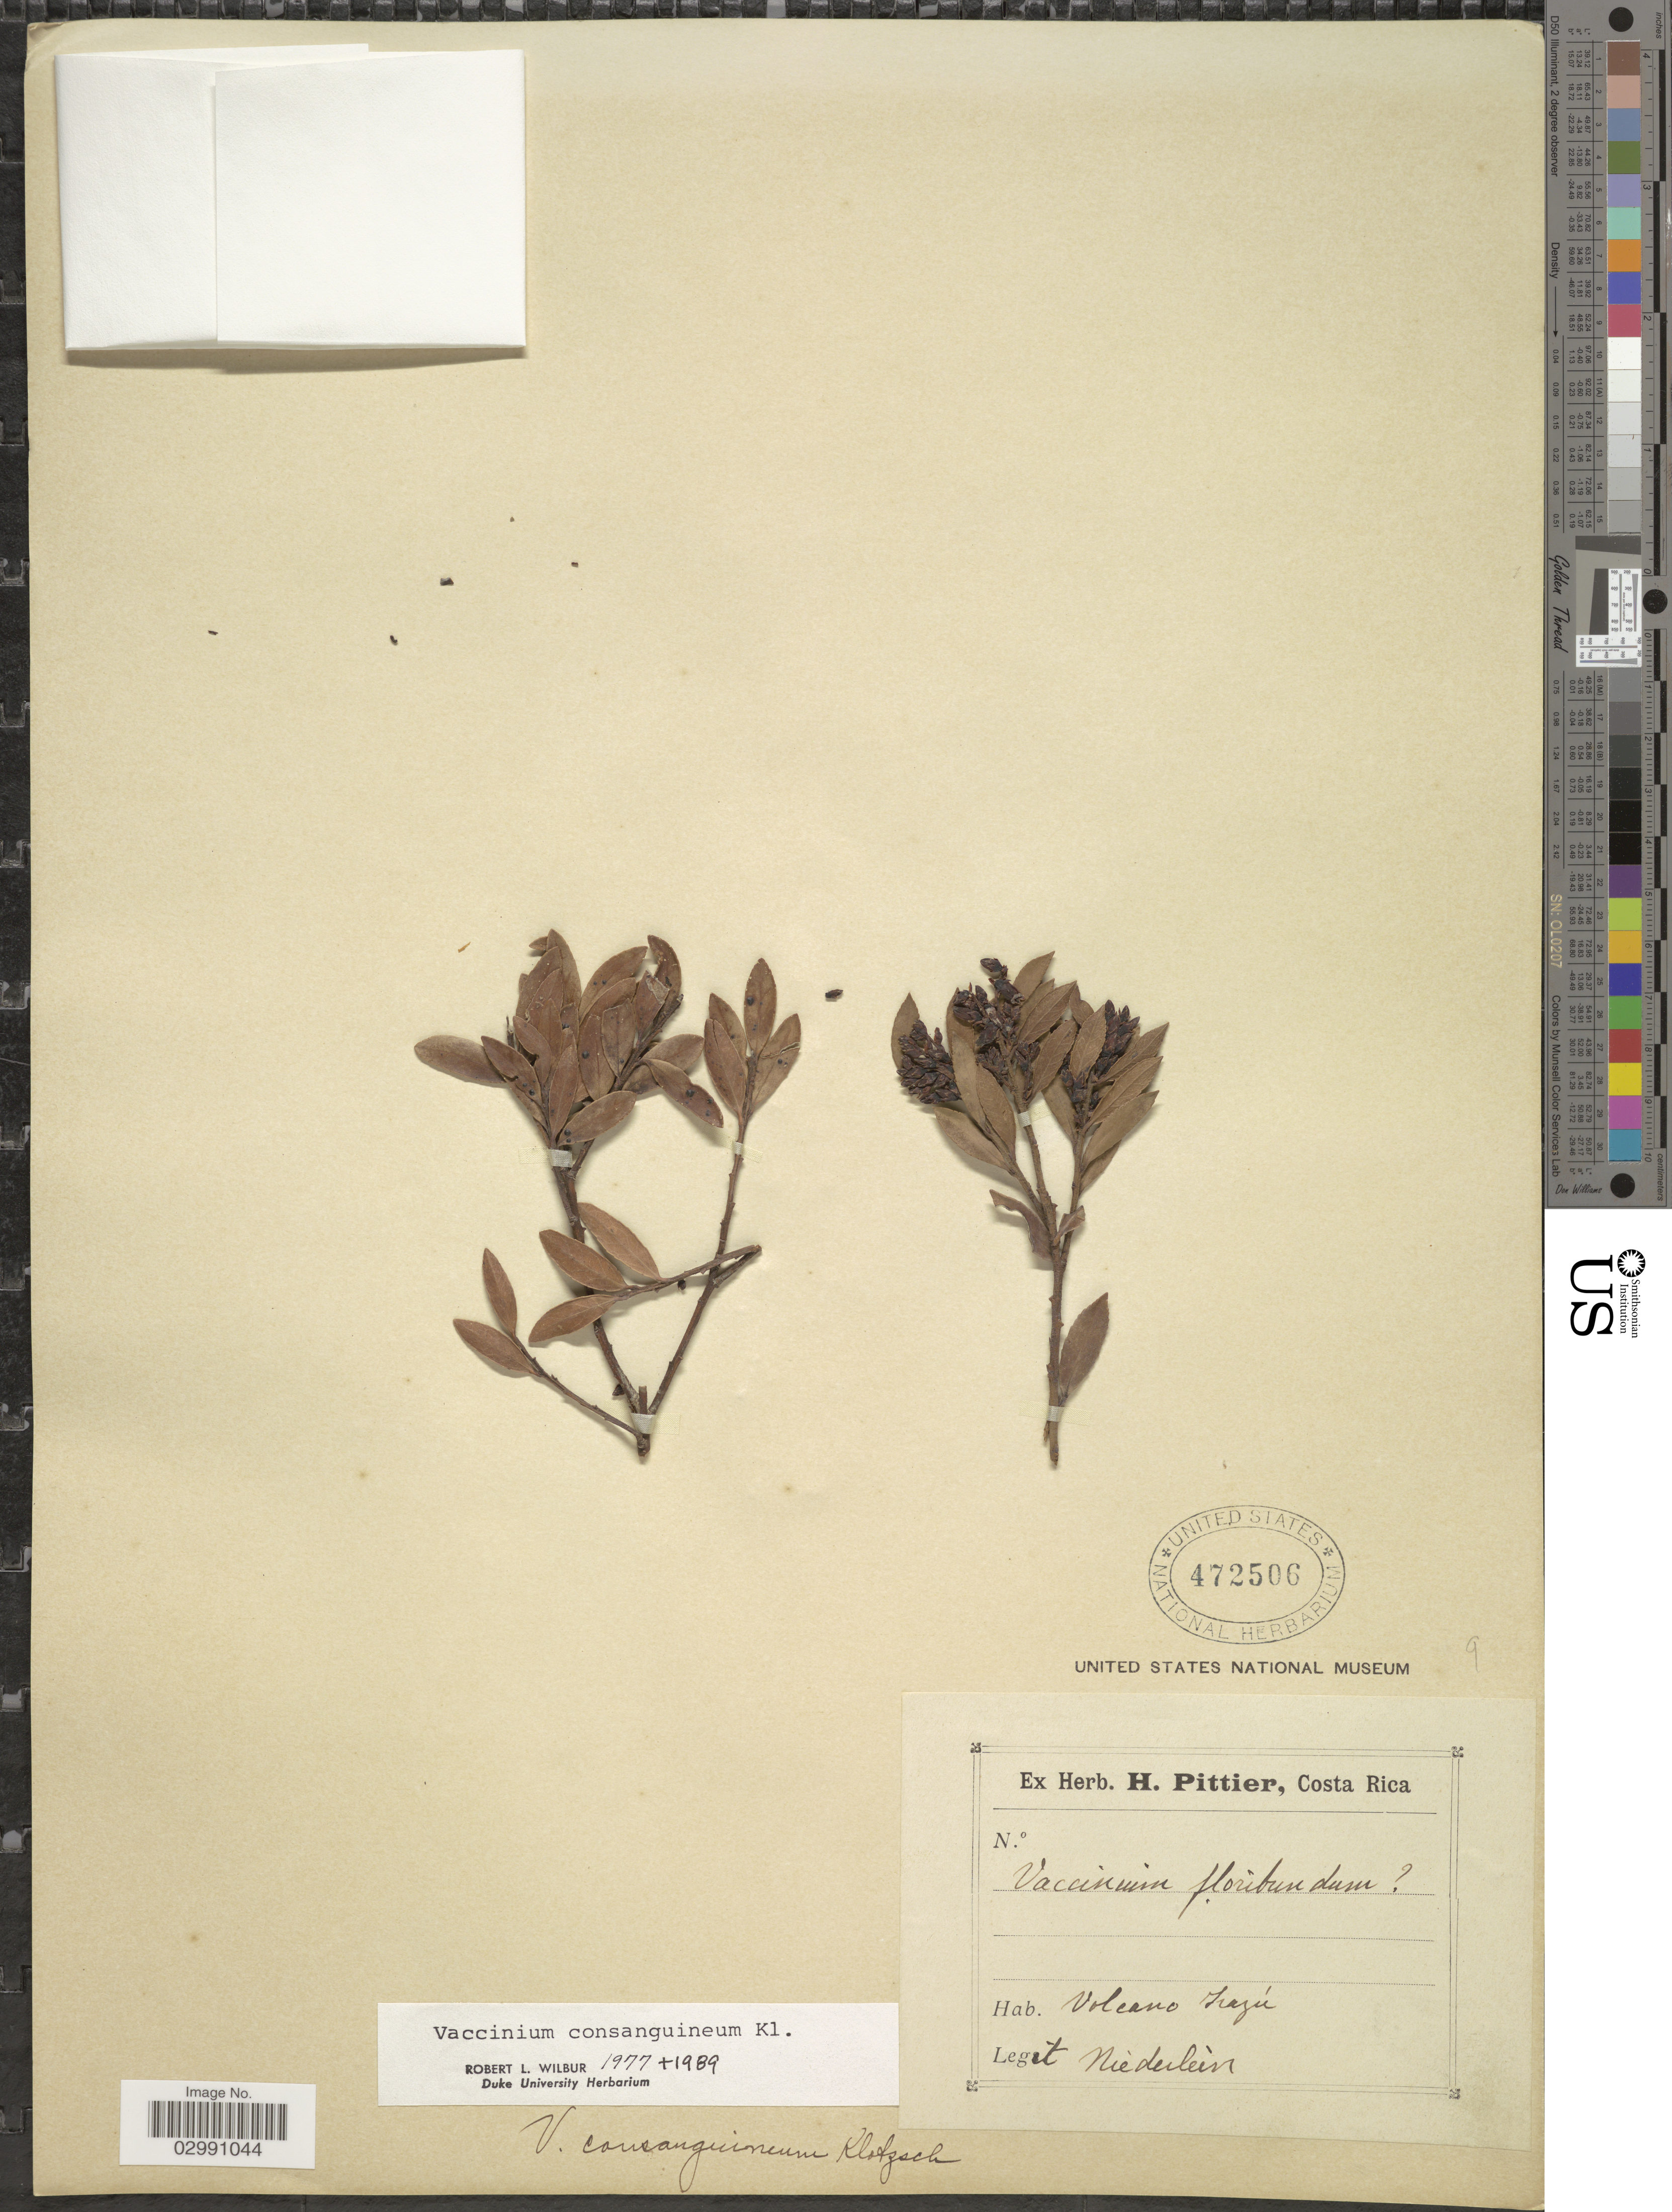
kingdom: Plantae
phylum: Tracheophyta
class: Magnoliopsida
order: Ericales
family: Ericaceae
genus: Vaccinium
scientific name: Vaccinium consanguineum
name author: Klotzsch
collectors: Niederlein, --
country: Costa Rica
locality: Volcano Irazú.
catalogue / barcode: US 472506